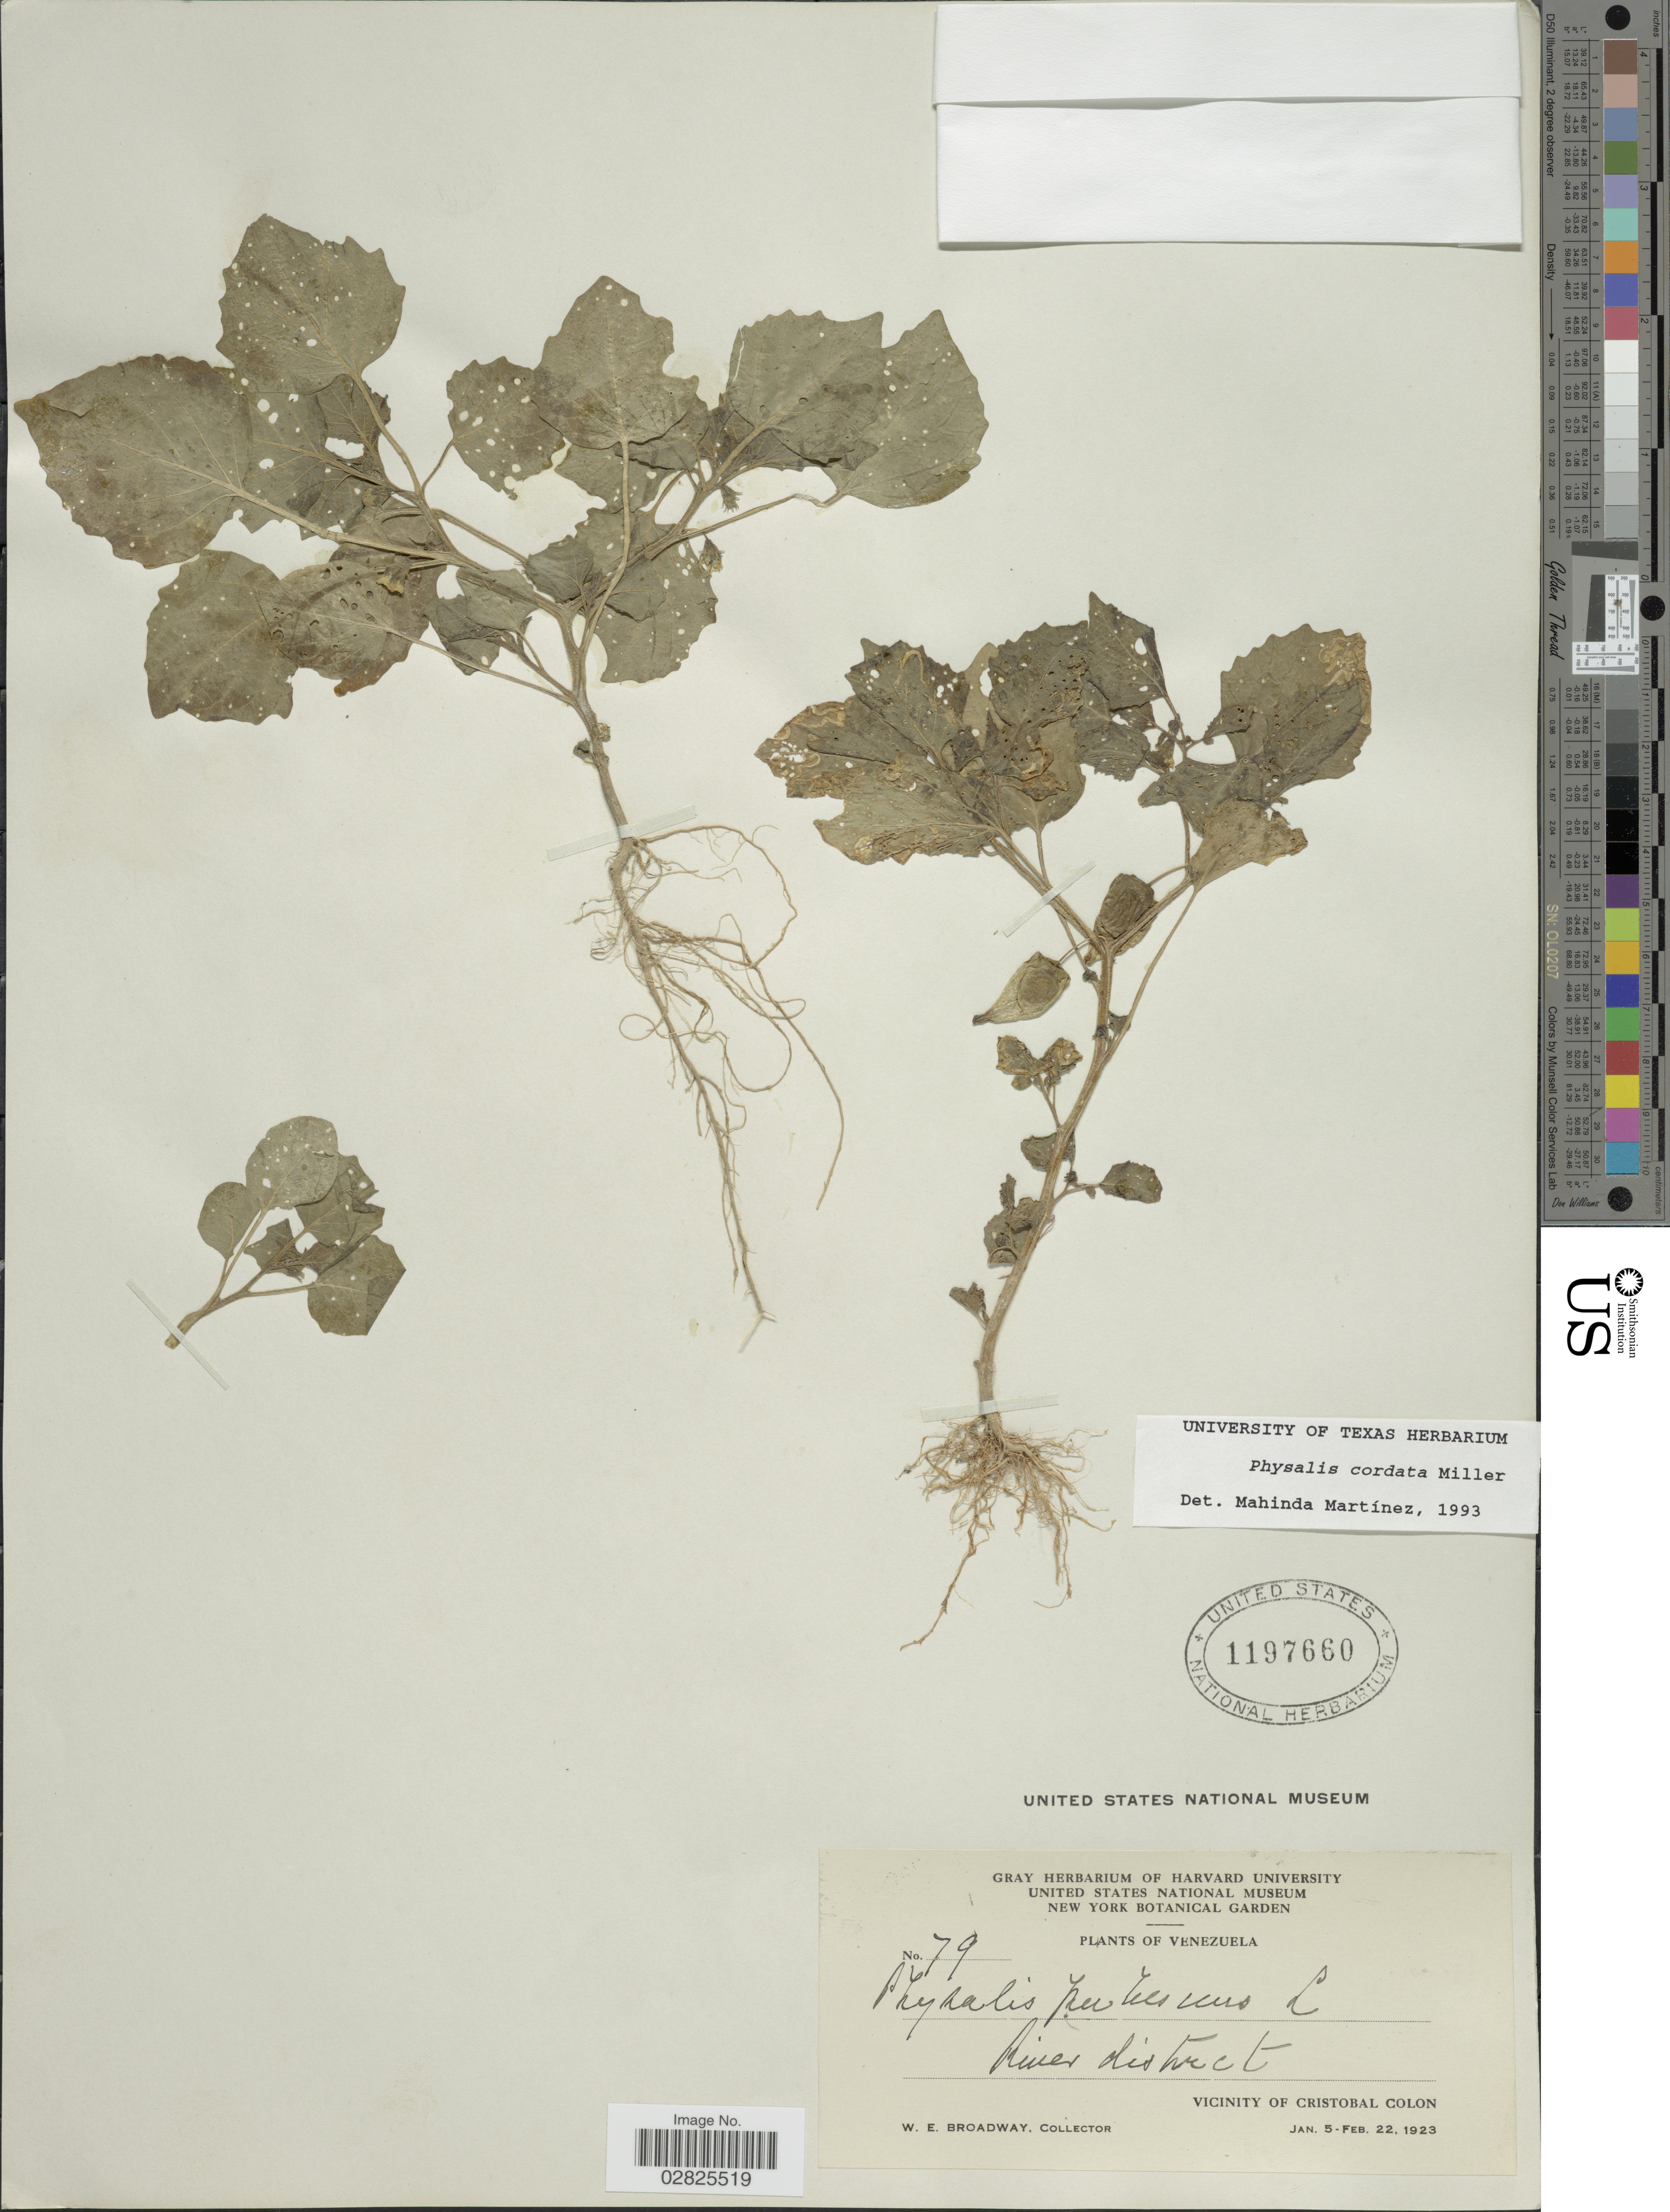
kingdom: Plantae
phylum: Tracheophyta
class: Magnoliopsida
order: Solanales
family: Solanaceae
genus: Physalis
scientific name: Physalis cordata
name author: Mill.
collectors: W. E. Broadway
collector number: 79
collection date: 1923-01-05/1923-02-22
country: Venezuela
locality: River district. Vicinity of Cristobal Colon.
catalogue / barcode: US 1197660